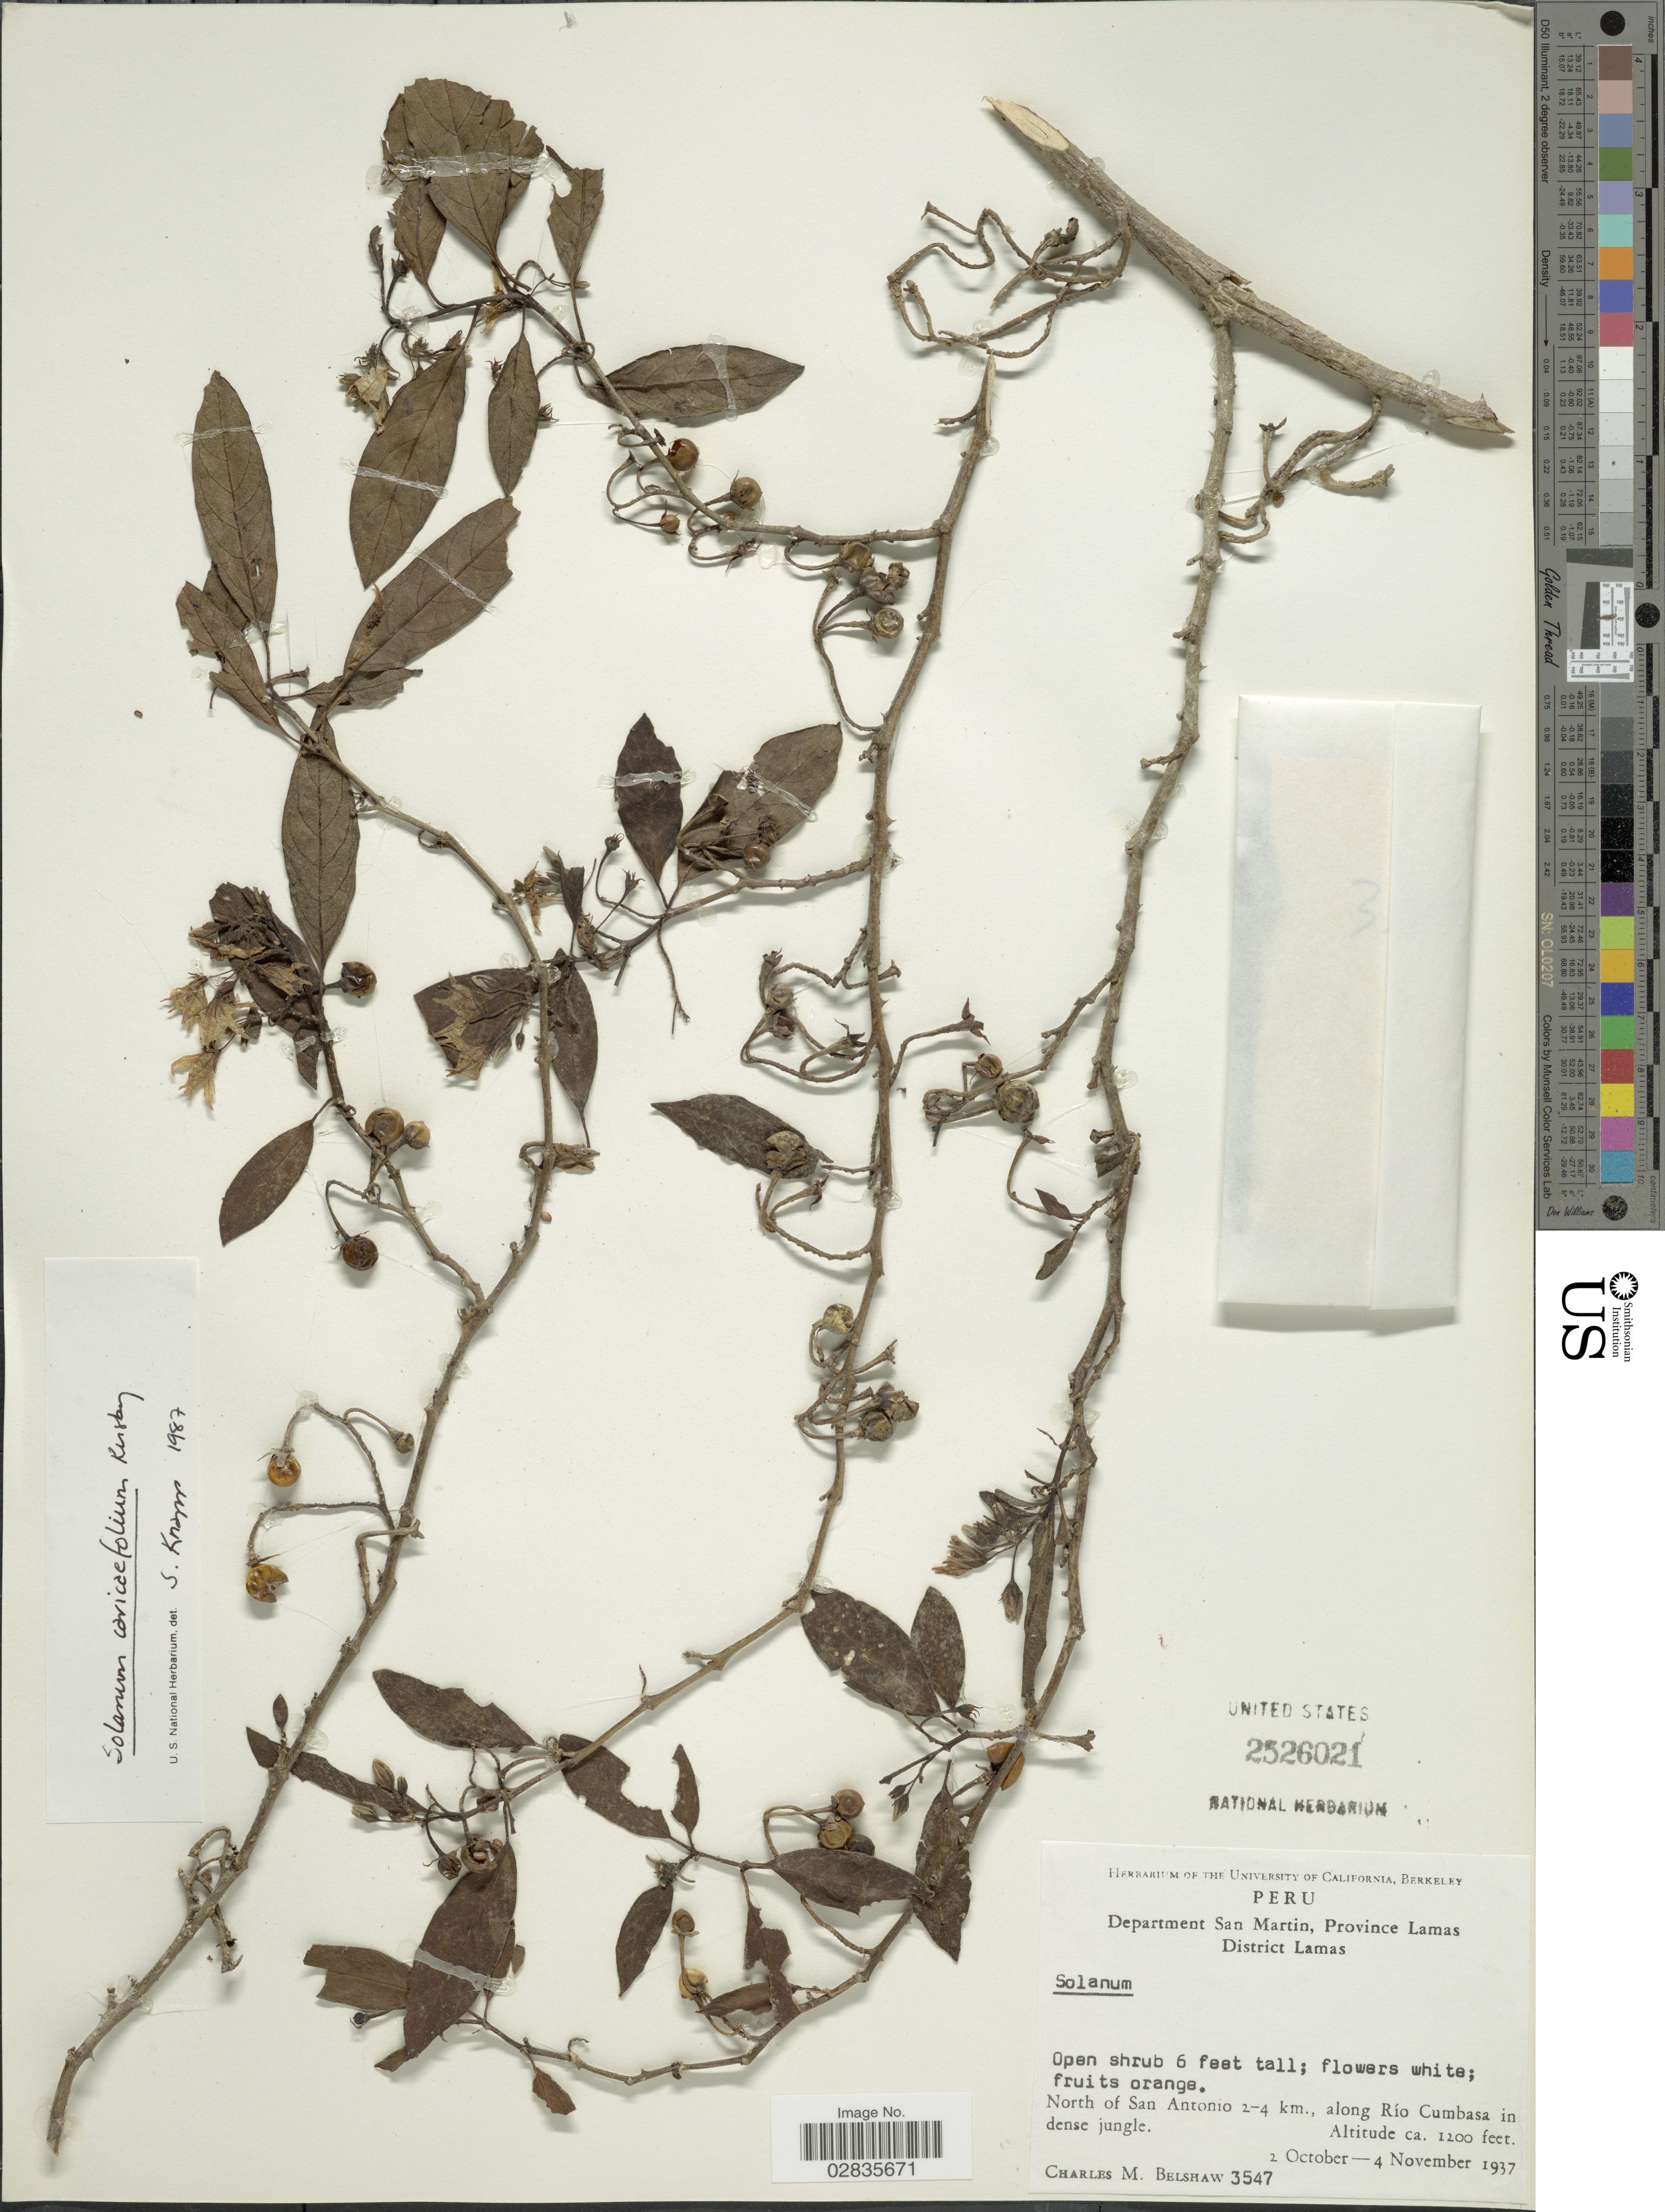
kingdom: Plantae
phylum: Tracheophyta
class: Magnoliopsida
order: Solanales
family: Solanaceae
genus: Solanum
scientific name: Solanum caricaefolium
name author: Rusby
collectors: C. Shaw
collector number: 3547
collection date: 1937-10-02/1937-11-04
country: Peru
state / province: San Martín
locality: Department San Martin, Province Lamas, District Lamas, North of San Antonio 2-4 km., along Río Cumbasa in dense jungle.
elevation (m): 366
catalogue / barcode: US 2526021